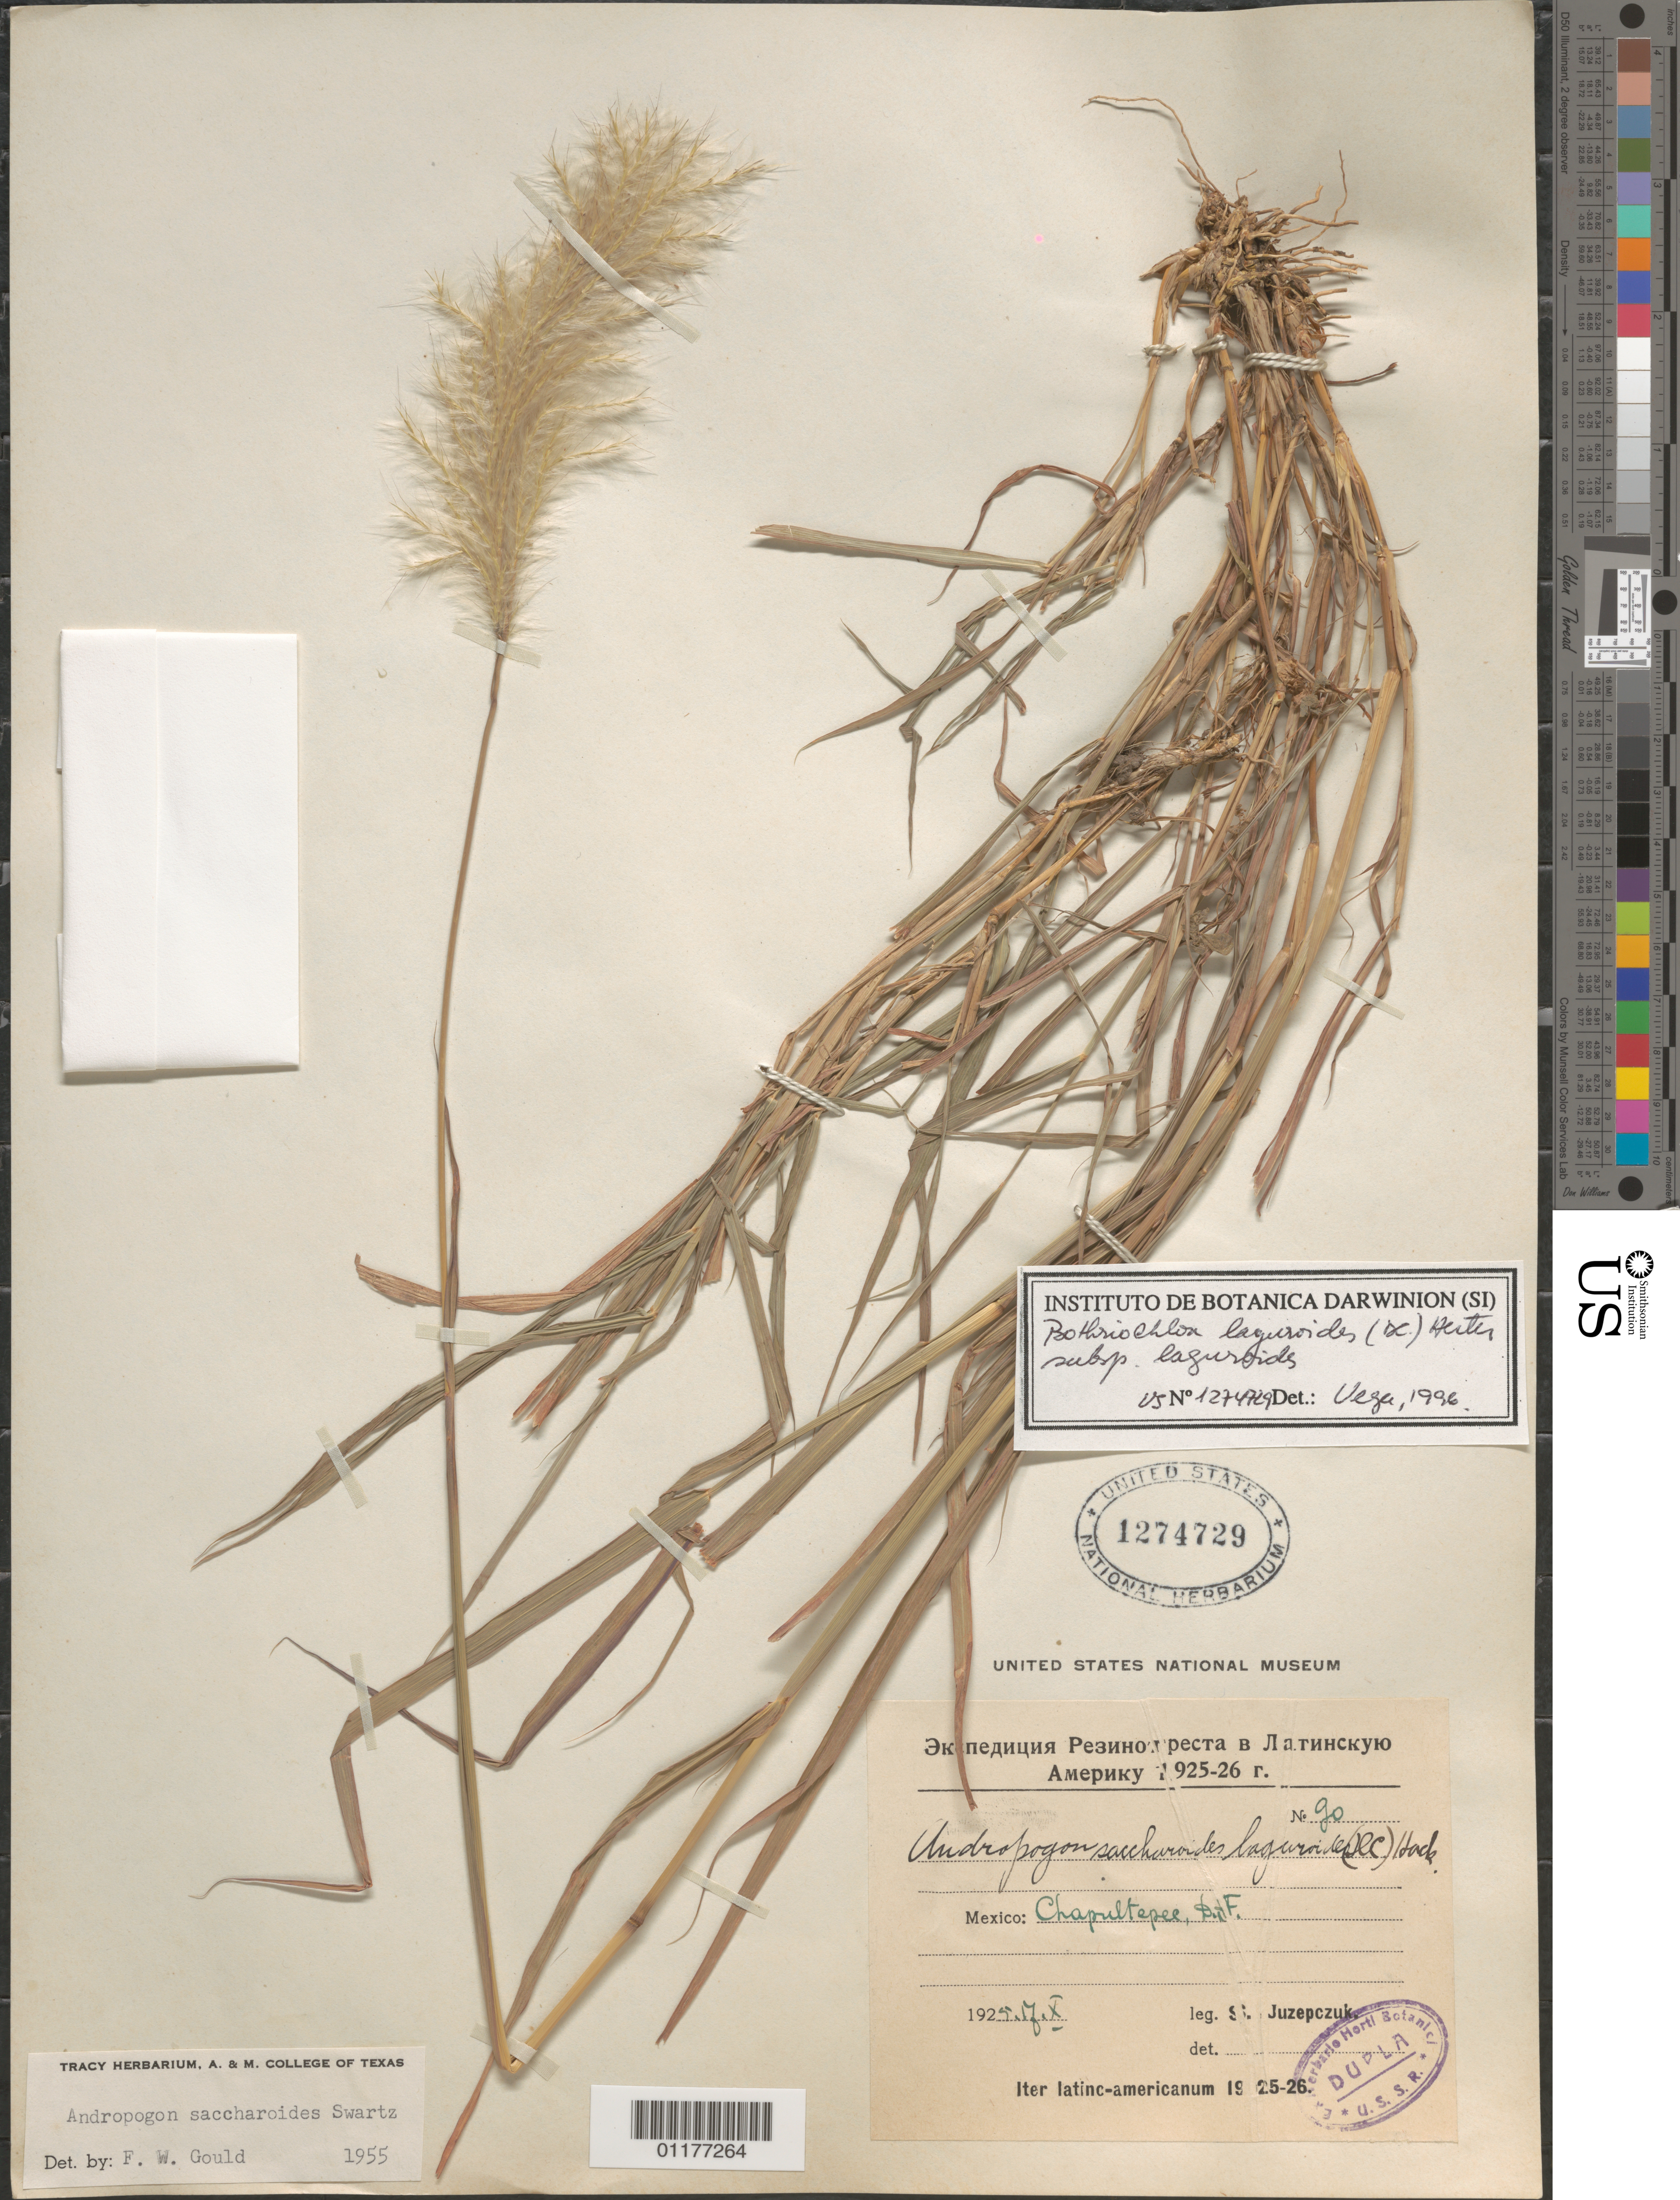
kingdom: Plantae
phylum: Tracheophyta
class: Liliopsida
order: Poales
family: Poaceae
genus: Bothriochloa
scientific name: Bothriochloa laguroides subsp. laguroides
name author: (DC.) Herter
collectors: S. V. Juzepczuk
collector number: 90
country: Mexico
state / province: Distrito Federal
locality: Chapultepec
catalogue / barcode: US 1274729